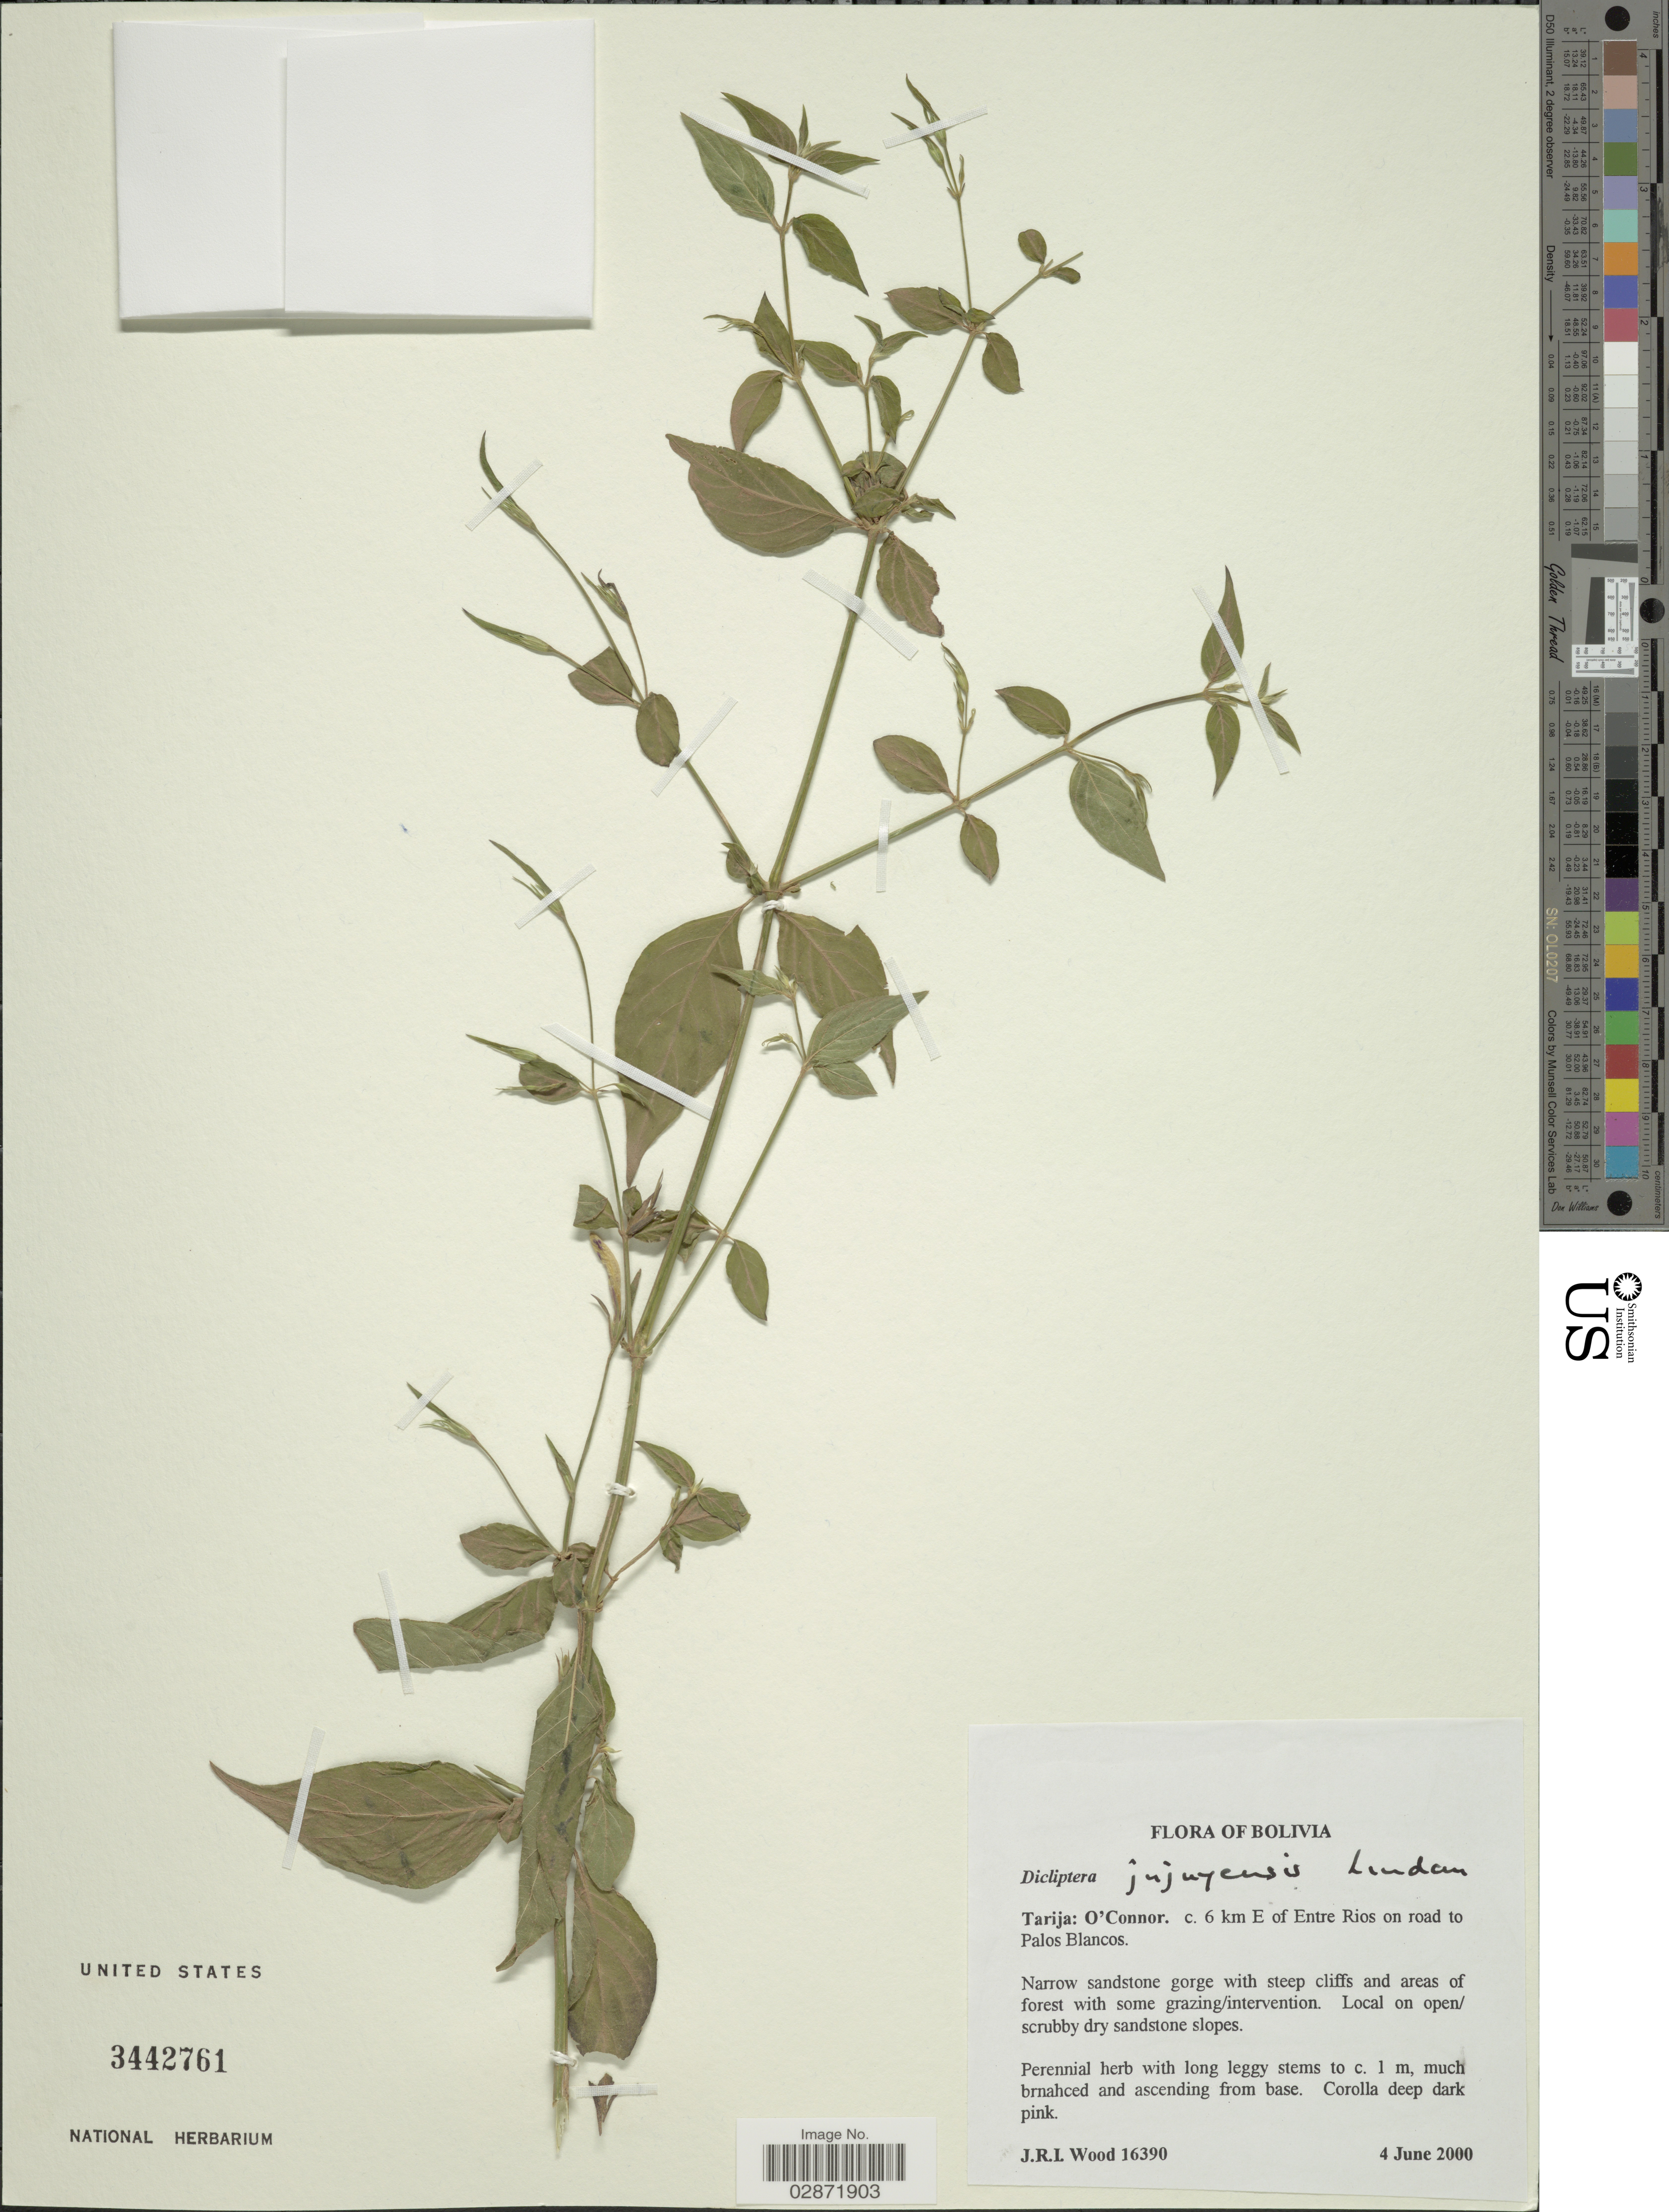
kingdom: Plantae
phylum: Tracheophyta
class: Magnoliopsida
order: Lamiales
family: Acanthaceae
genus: Dicliptera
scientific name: Dicliptera jujuyensis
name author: Lindau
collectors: J. R. I. Wood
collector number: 16390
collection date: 2000-06-04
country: Bolivia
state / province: Tarija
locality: O'Connor, c. 6 km E of Entre Rios on road to Palos Blancos.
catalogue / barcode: US 3442761